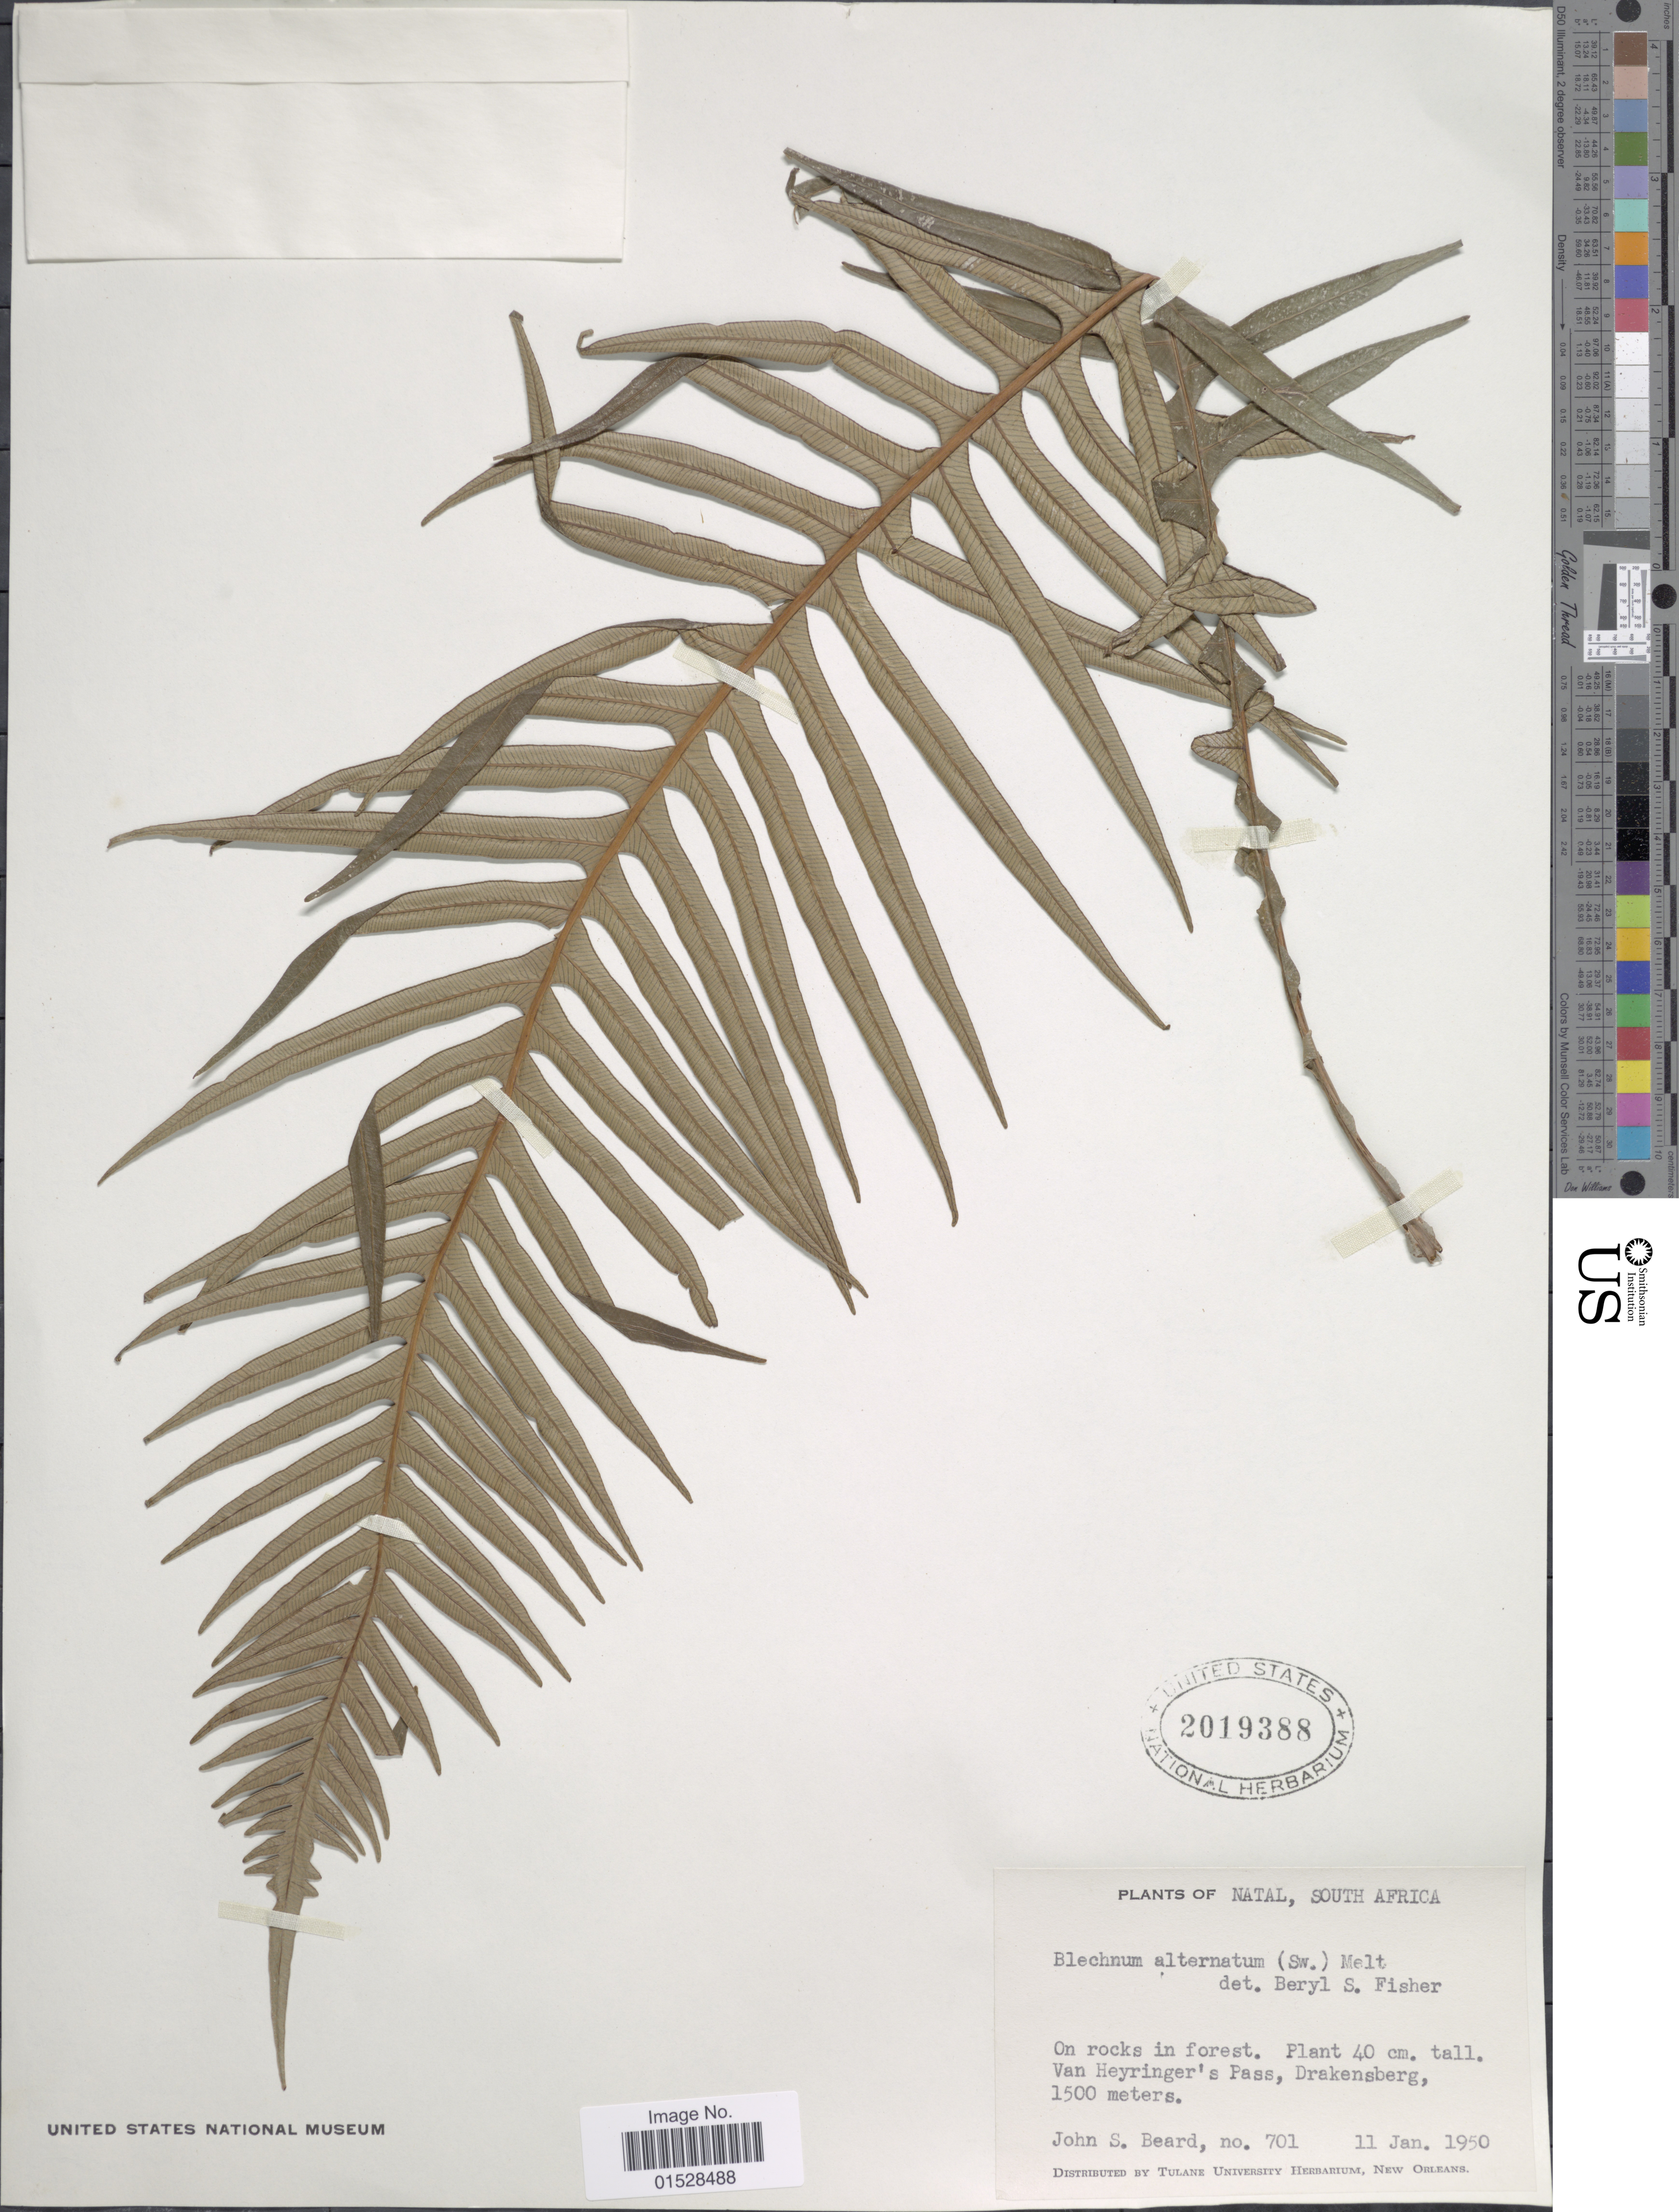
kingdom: Plantae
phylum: Tracheophyta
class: Polypodiopsida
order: Polypodiales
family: Blechnaceae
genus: Blechnum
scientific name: Blechnum attenuatum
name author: (Sw.) Mett.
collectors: J. Beard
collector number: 701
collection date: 1950-01-11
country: South Africa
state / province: KwaZulu-Natal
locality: Natal, on rocks in forest, Van Heyringer's Pass, Drakensberg.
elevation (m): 1500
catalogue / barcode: US 2019388